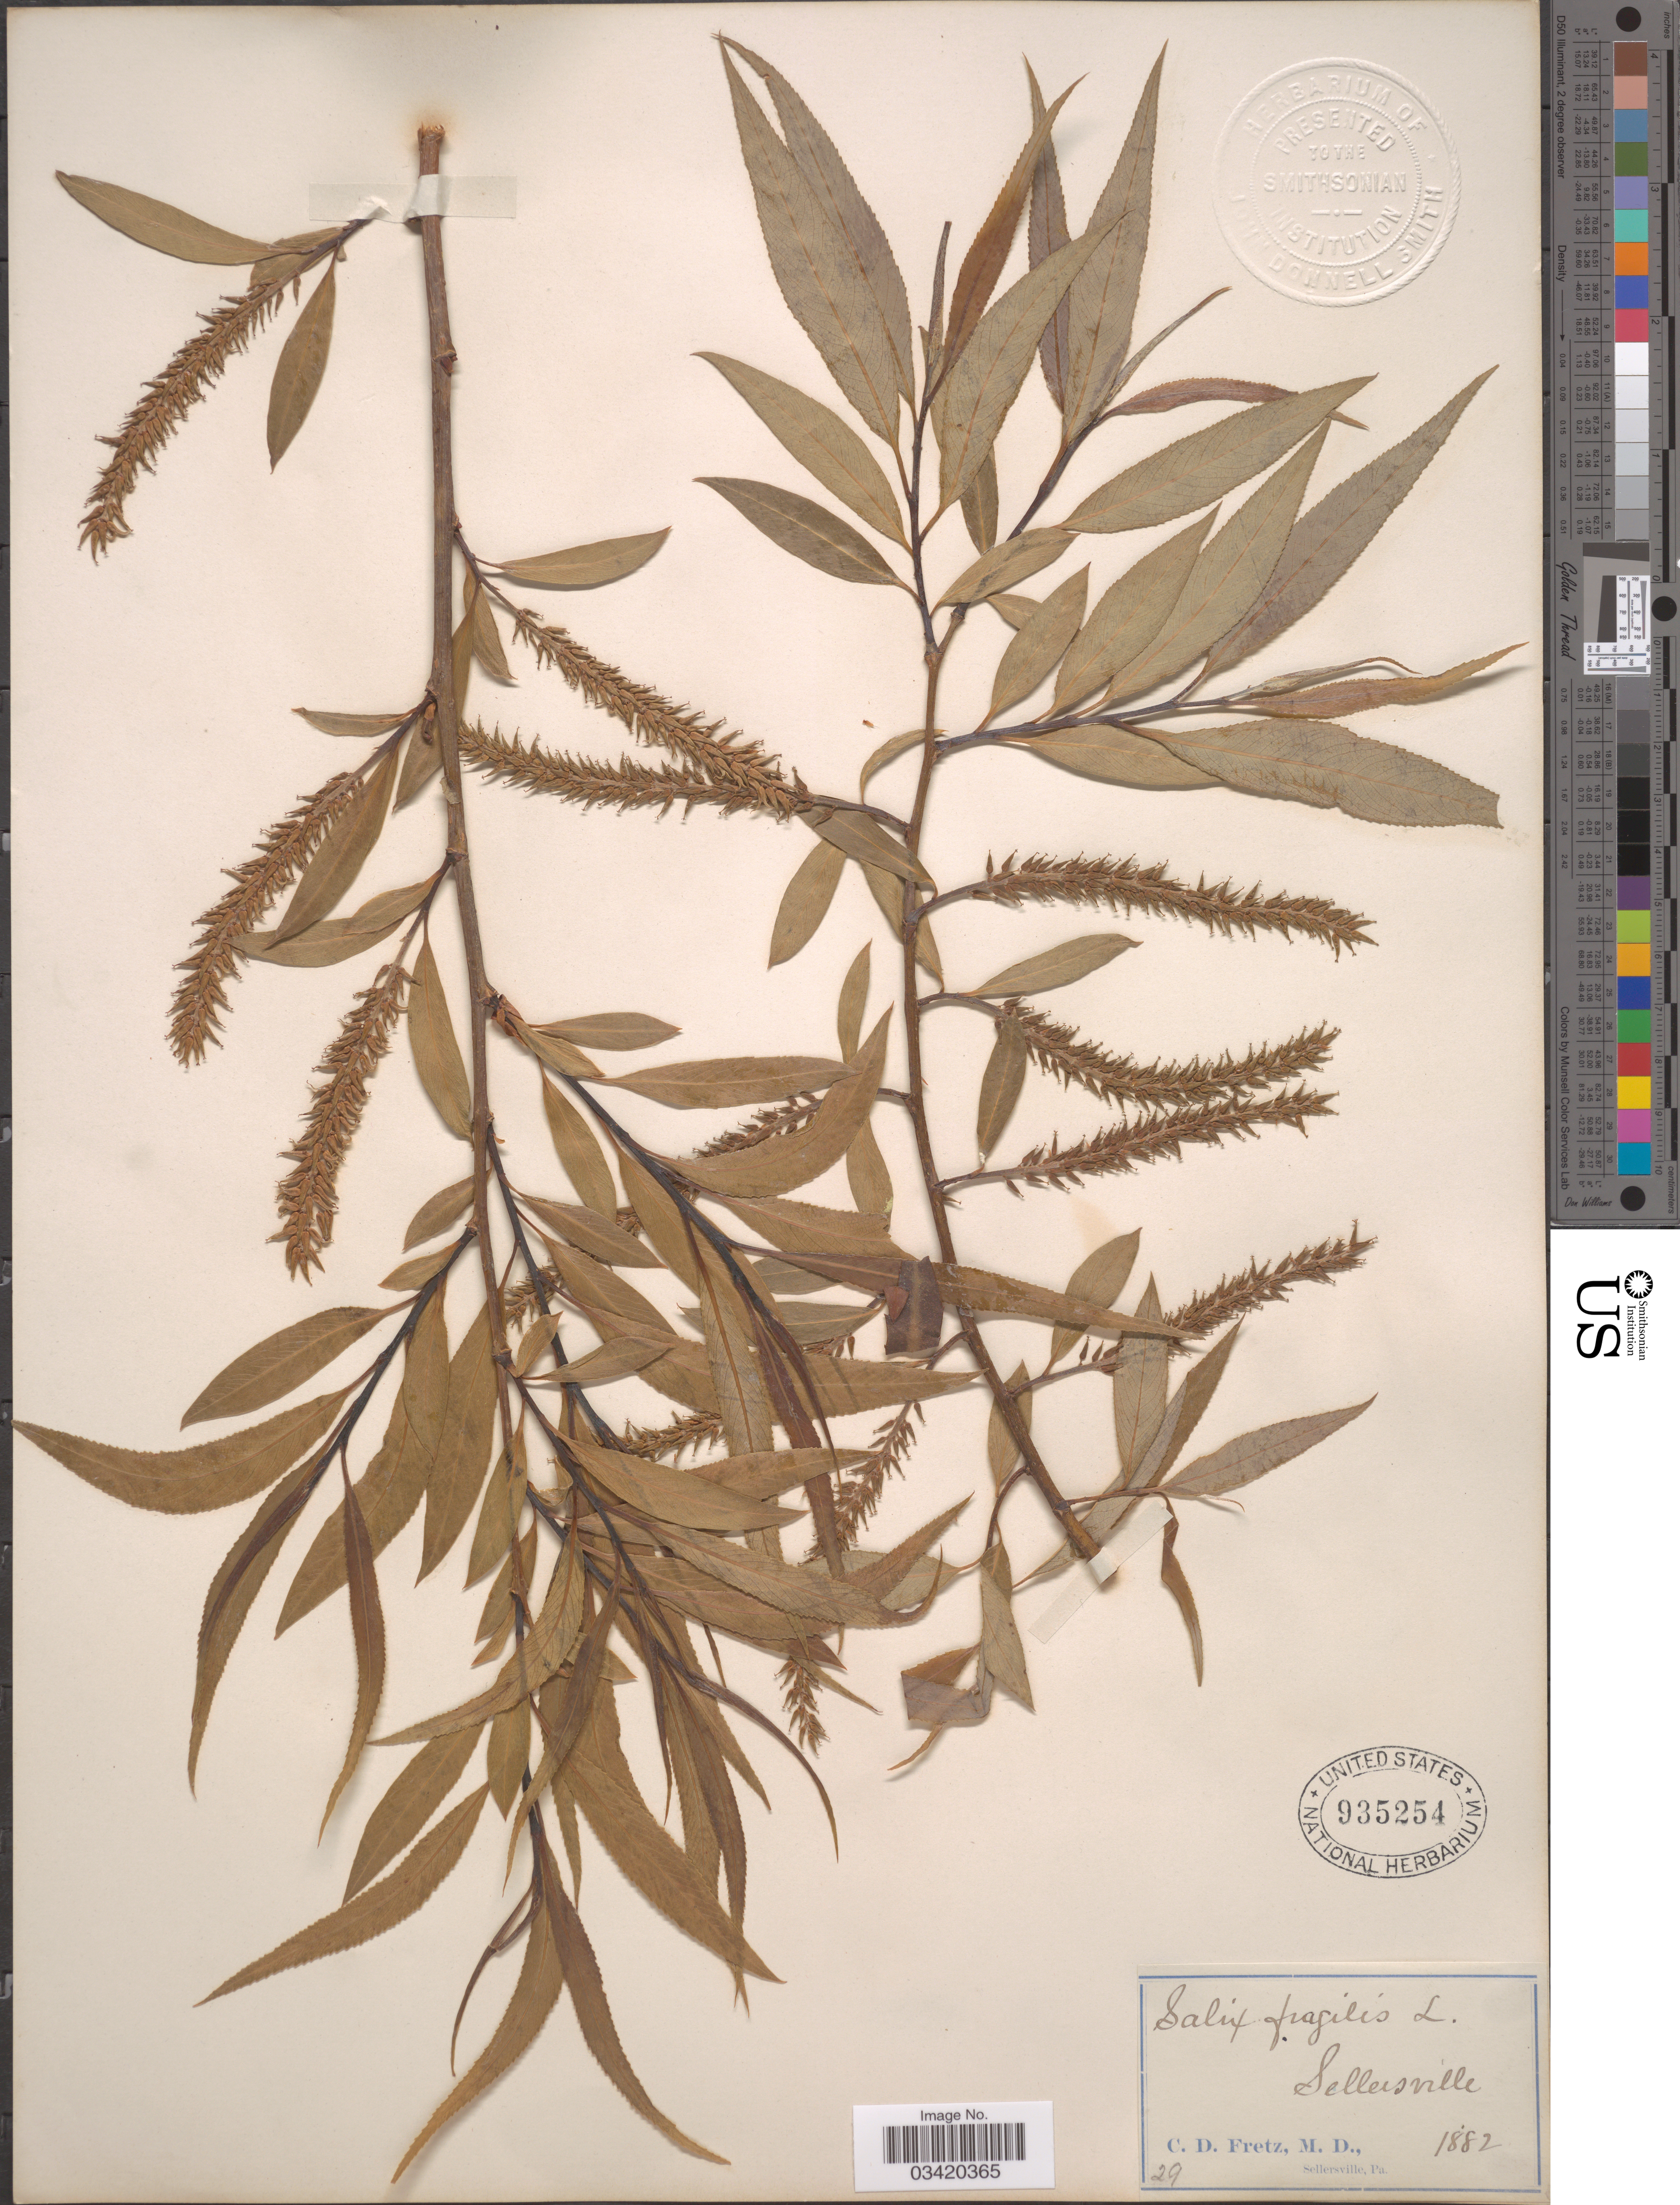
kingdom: Plantae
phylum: Tracheophyta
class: Magnoliopsida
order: Malpighiales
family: Salicaceae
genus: Salix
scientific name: Salix fragilis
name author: L.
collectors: C. D. Fretz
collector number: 29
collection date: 1882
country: United States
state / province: Pennsylvania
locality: Sellersville.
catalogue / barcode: US 935254